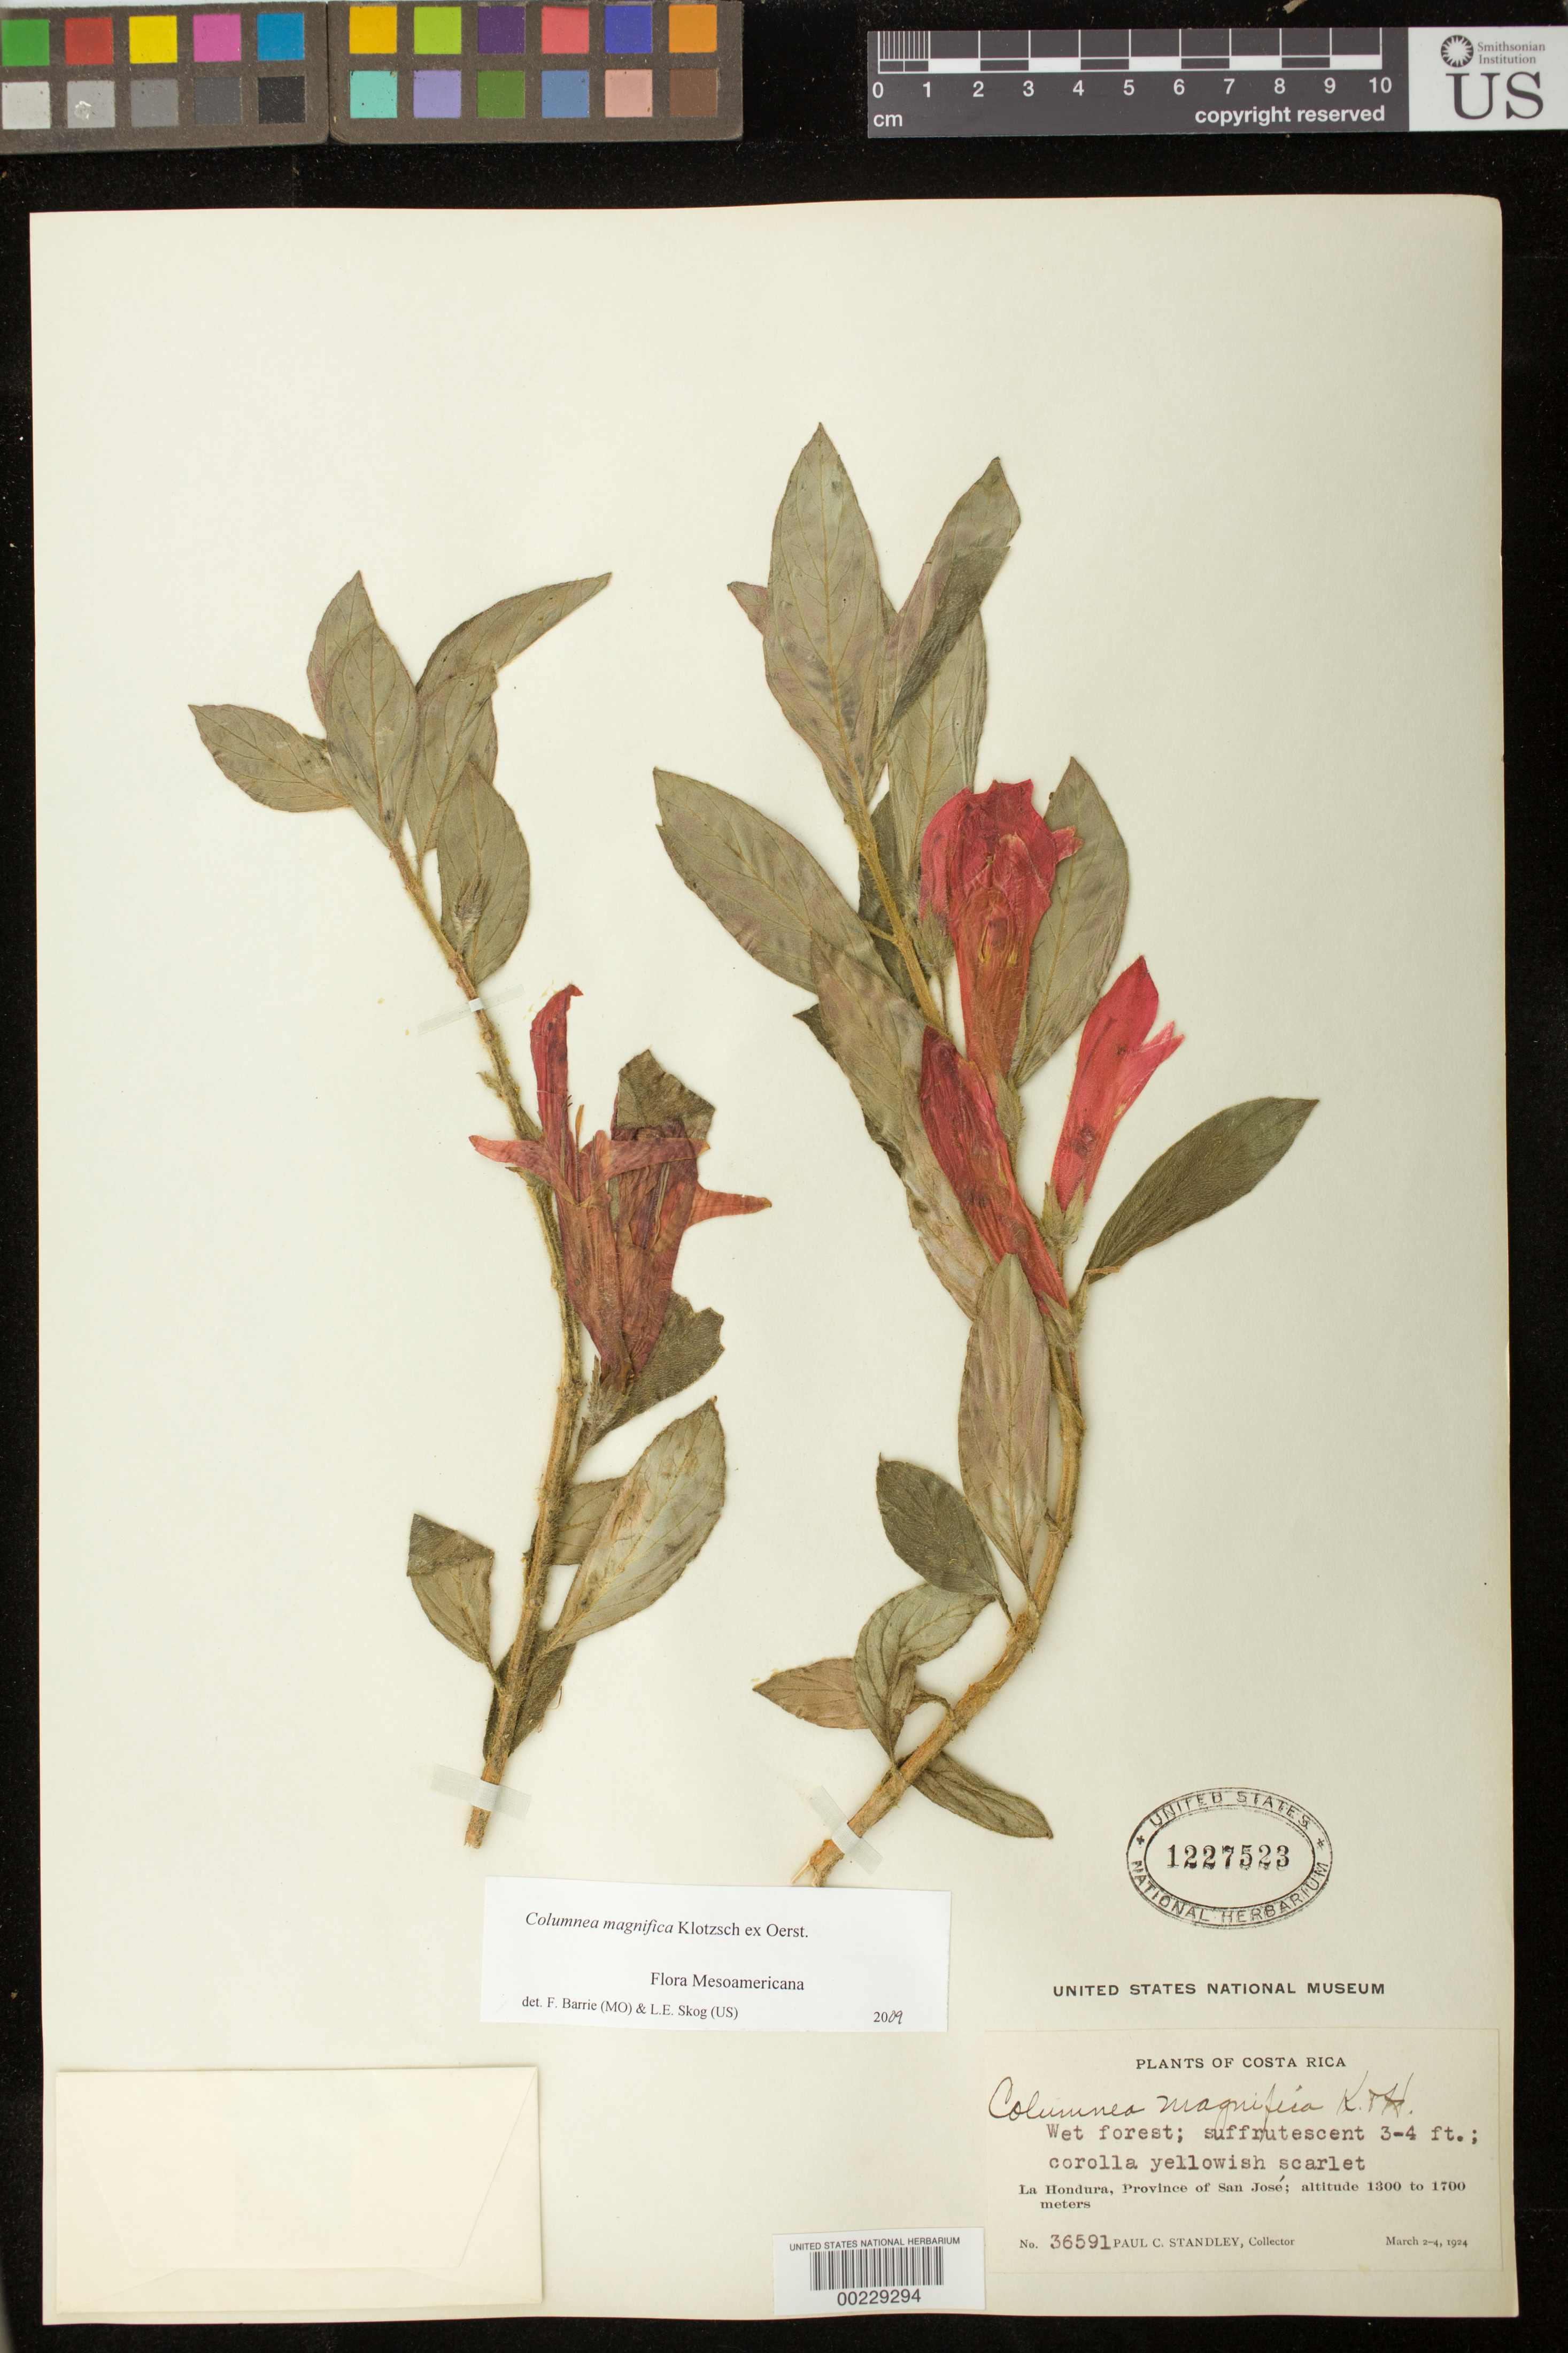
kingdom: Plantae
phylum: Tracheophyta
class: Magnoliopsida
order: Lamiales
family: Gesneriaceae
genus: Columnea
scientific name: Columnea magnifica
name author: Klotzsch ex Oerst.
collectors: P. C. Standley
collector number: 36591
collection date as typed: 2-4 Mar 1924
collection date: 1924-03-02/1924-03-04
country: Costa Rica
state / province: San José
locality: La Hondura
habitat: Wet forest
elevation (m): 1300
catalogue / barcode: US 1227523